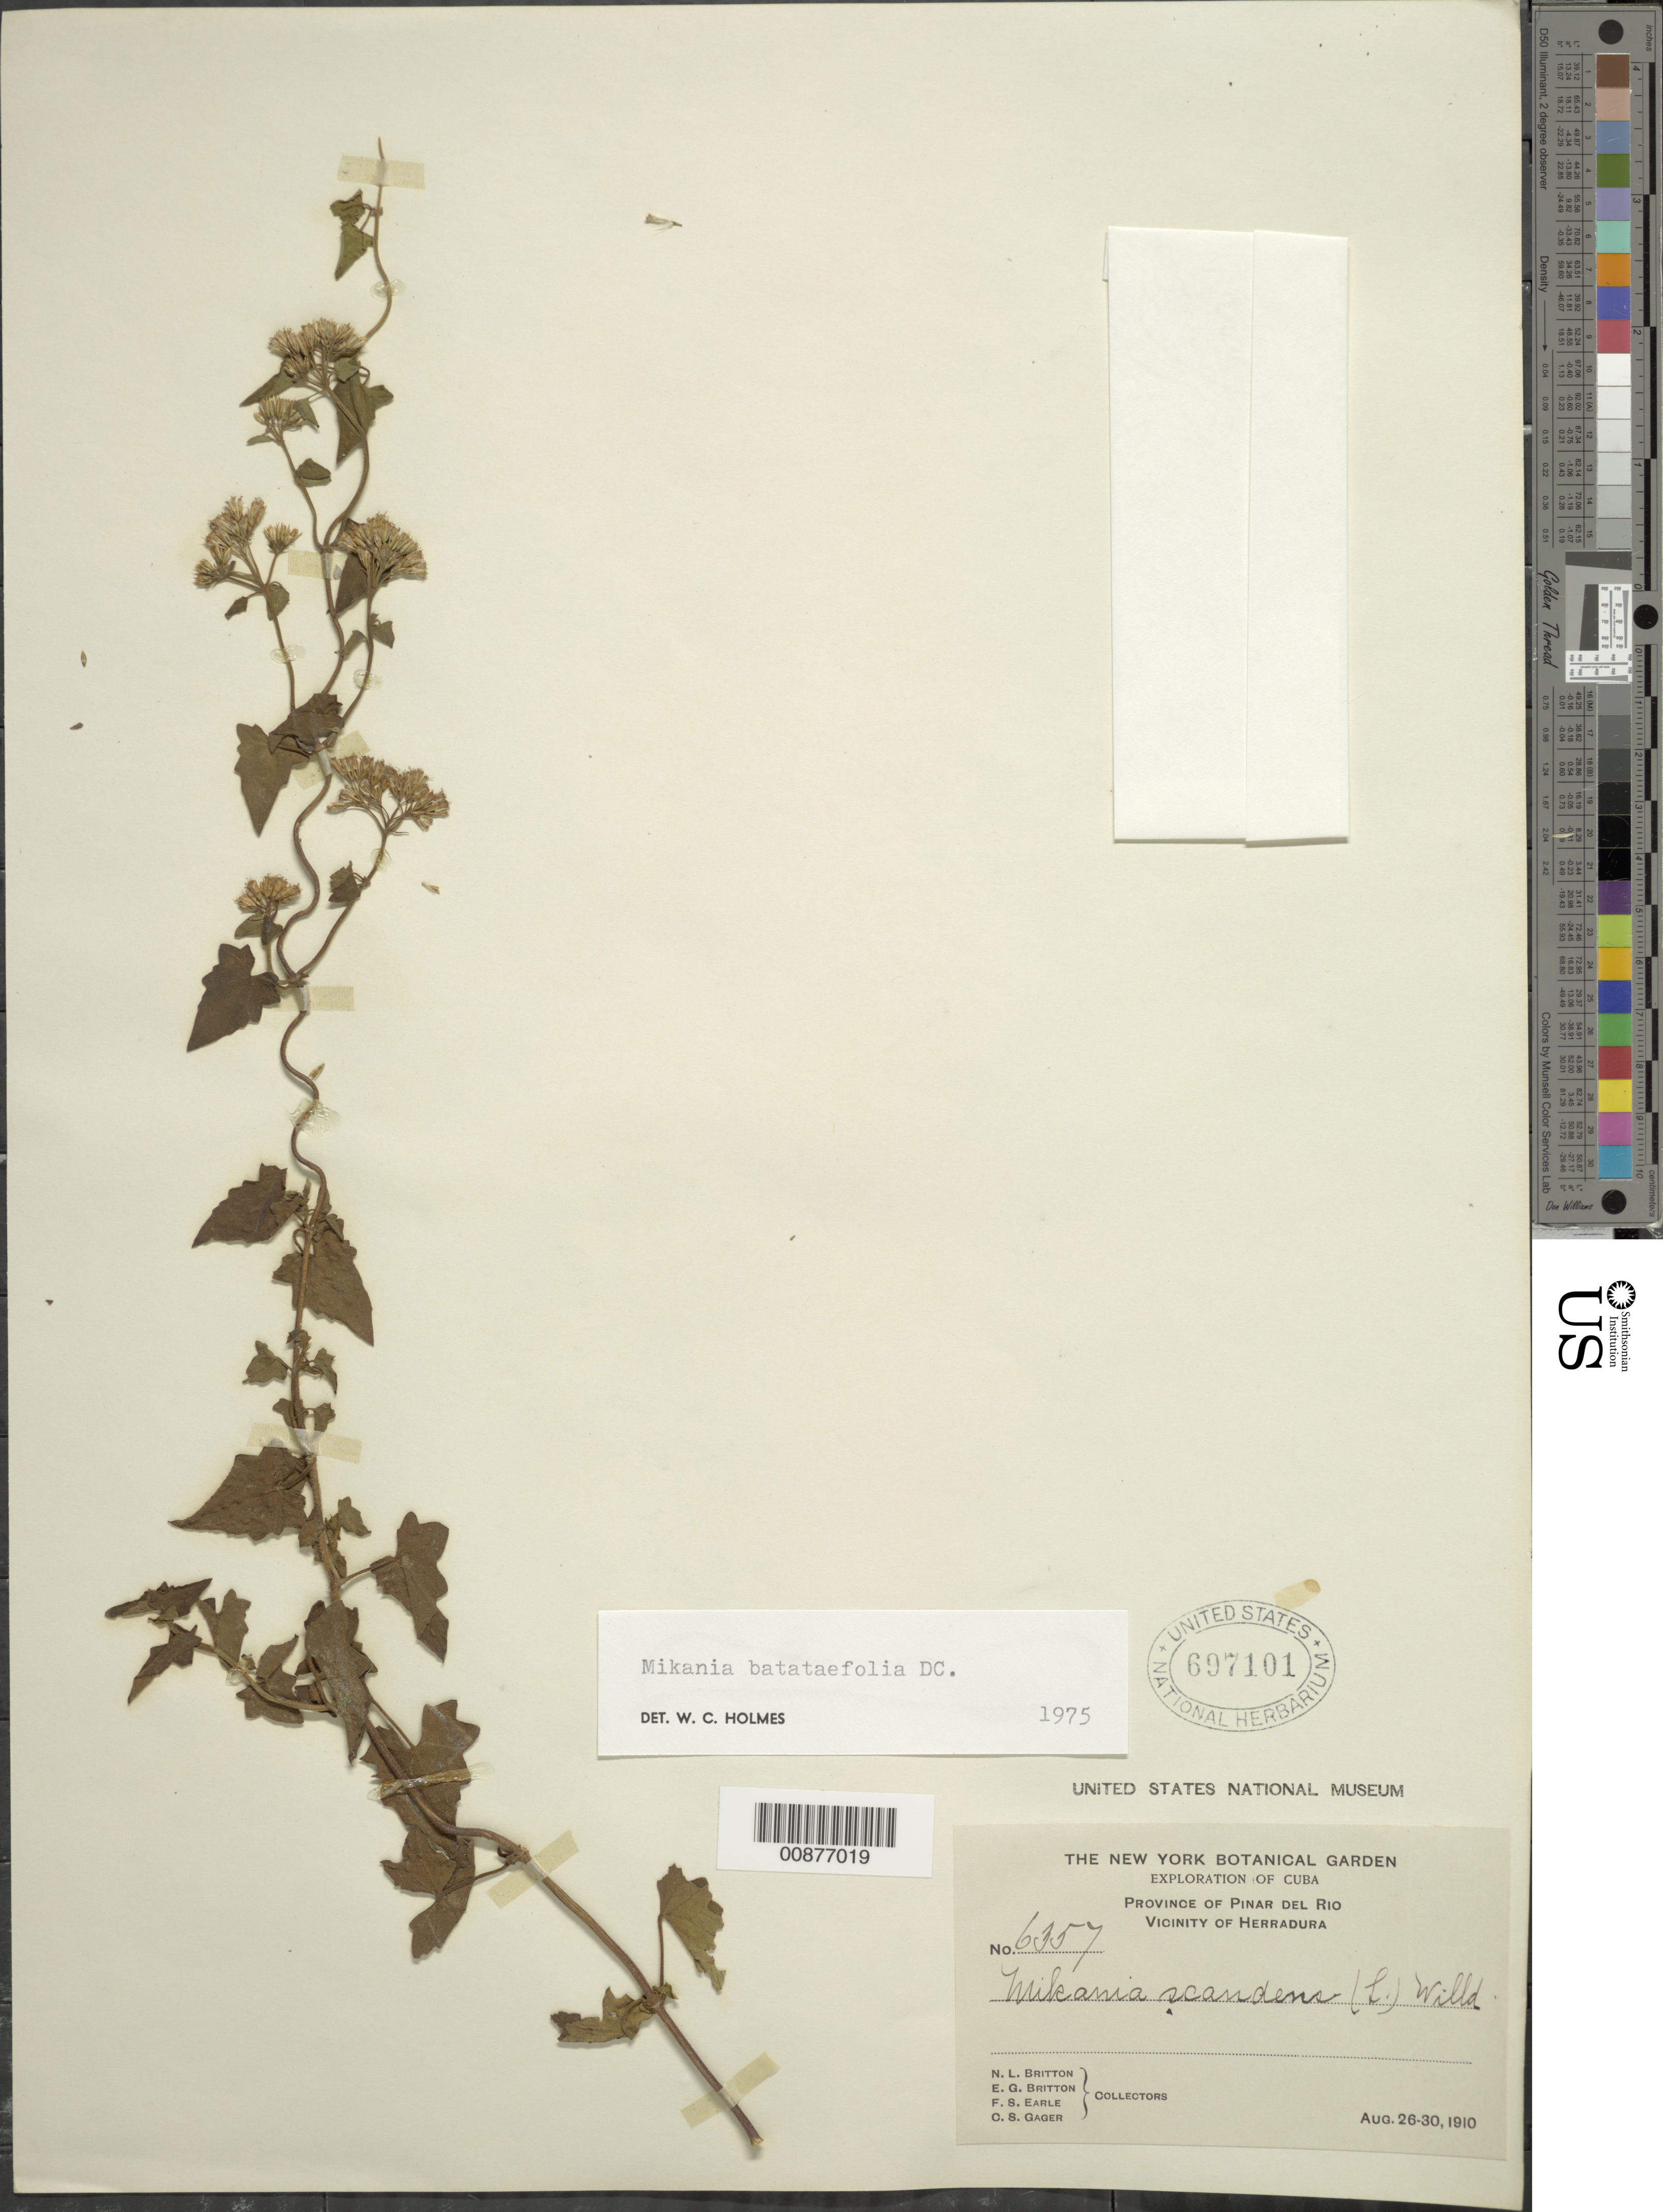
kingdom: Plantae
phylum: Tracheophyta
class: Magnoliopsida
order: Asterales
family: Asteraceae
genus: Mikania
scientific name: Mikania batataefolia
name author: DC.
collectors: N. Britton, E. G. Britton, F. S. Earle & C. Gager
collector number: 6357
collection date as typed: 26 Aug 1910 to 30 Aug 1910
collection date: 1910-08-26/1910-08-30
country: Cuba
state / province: Pinar del Río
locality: Vicinity of Herradura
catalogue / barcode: US 697101